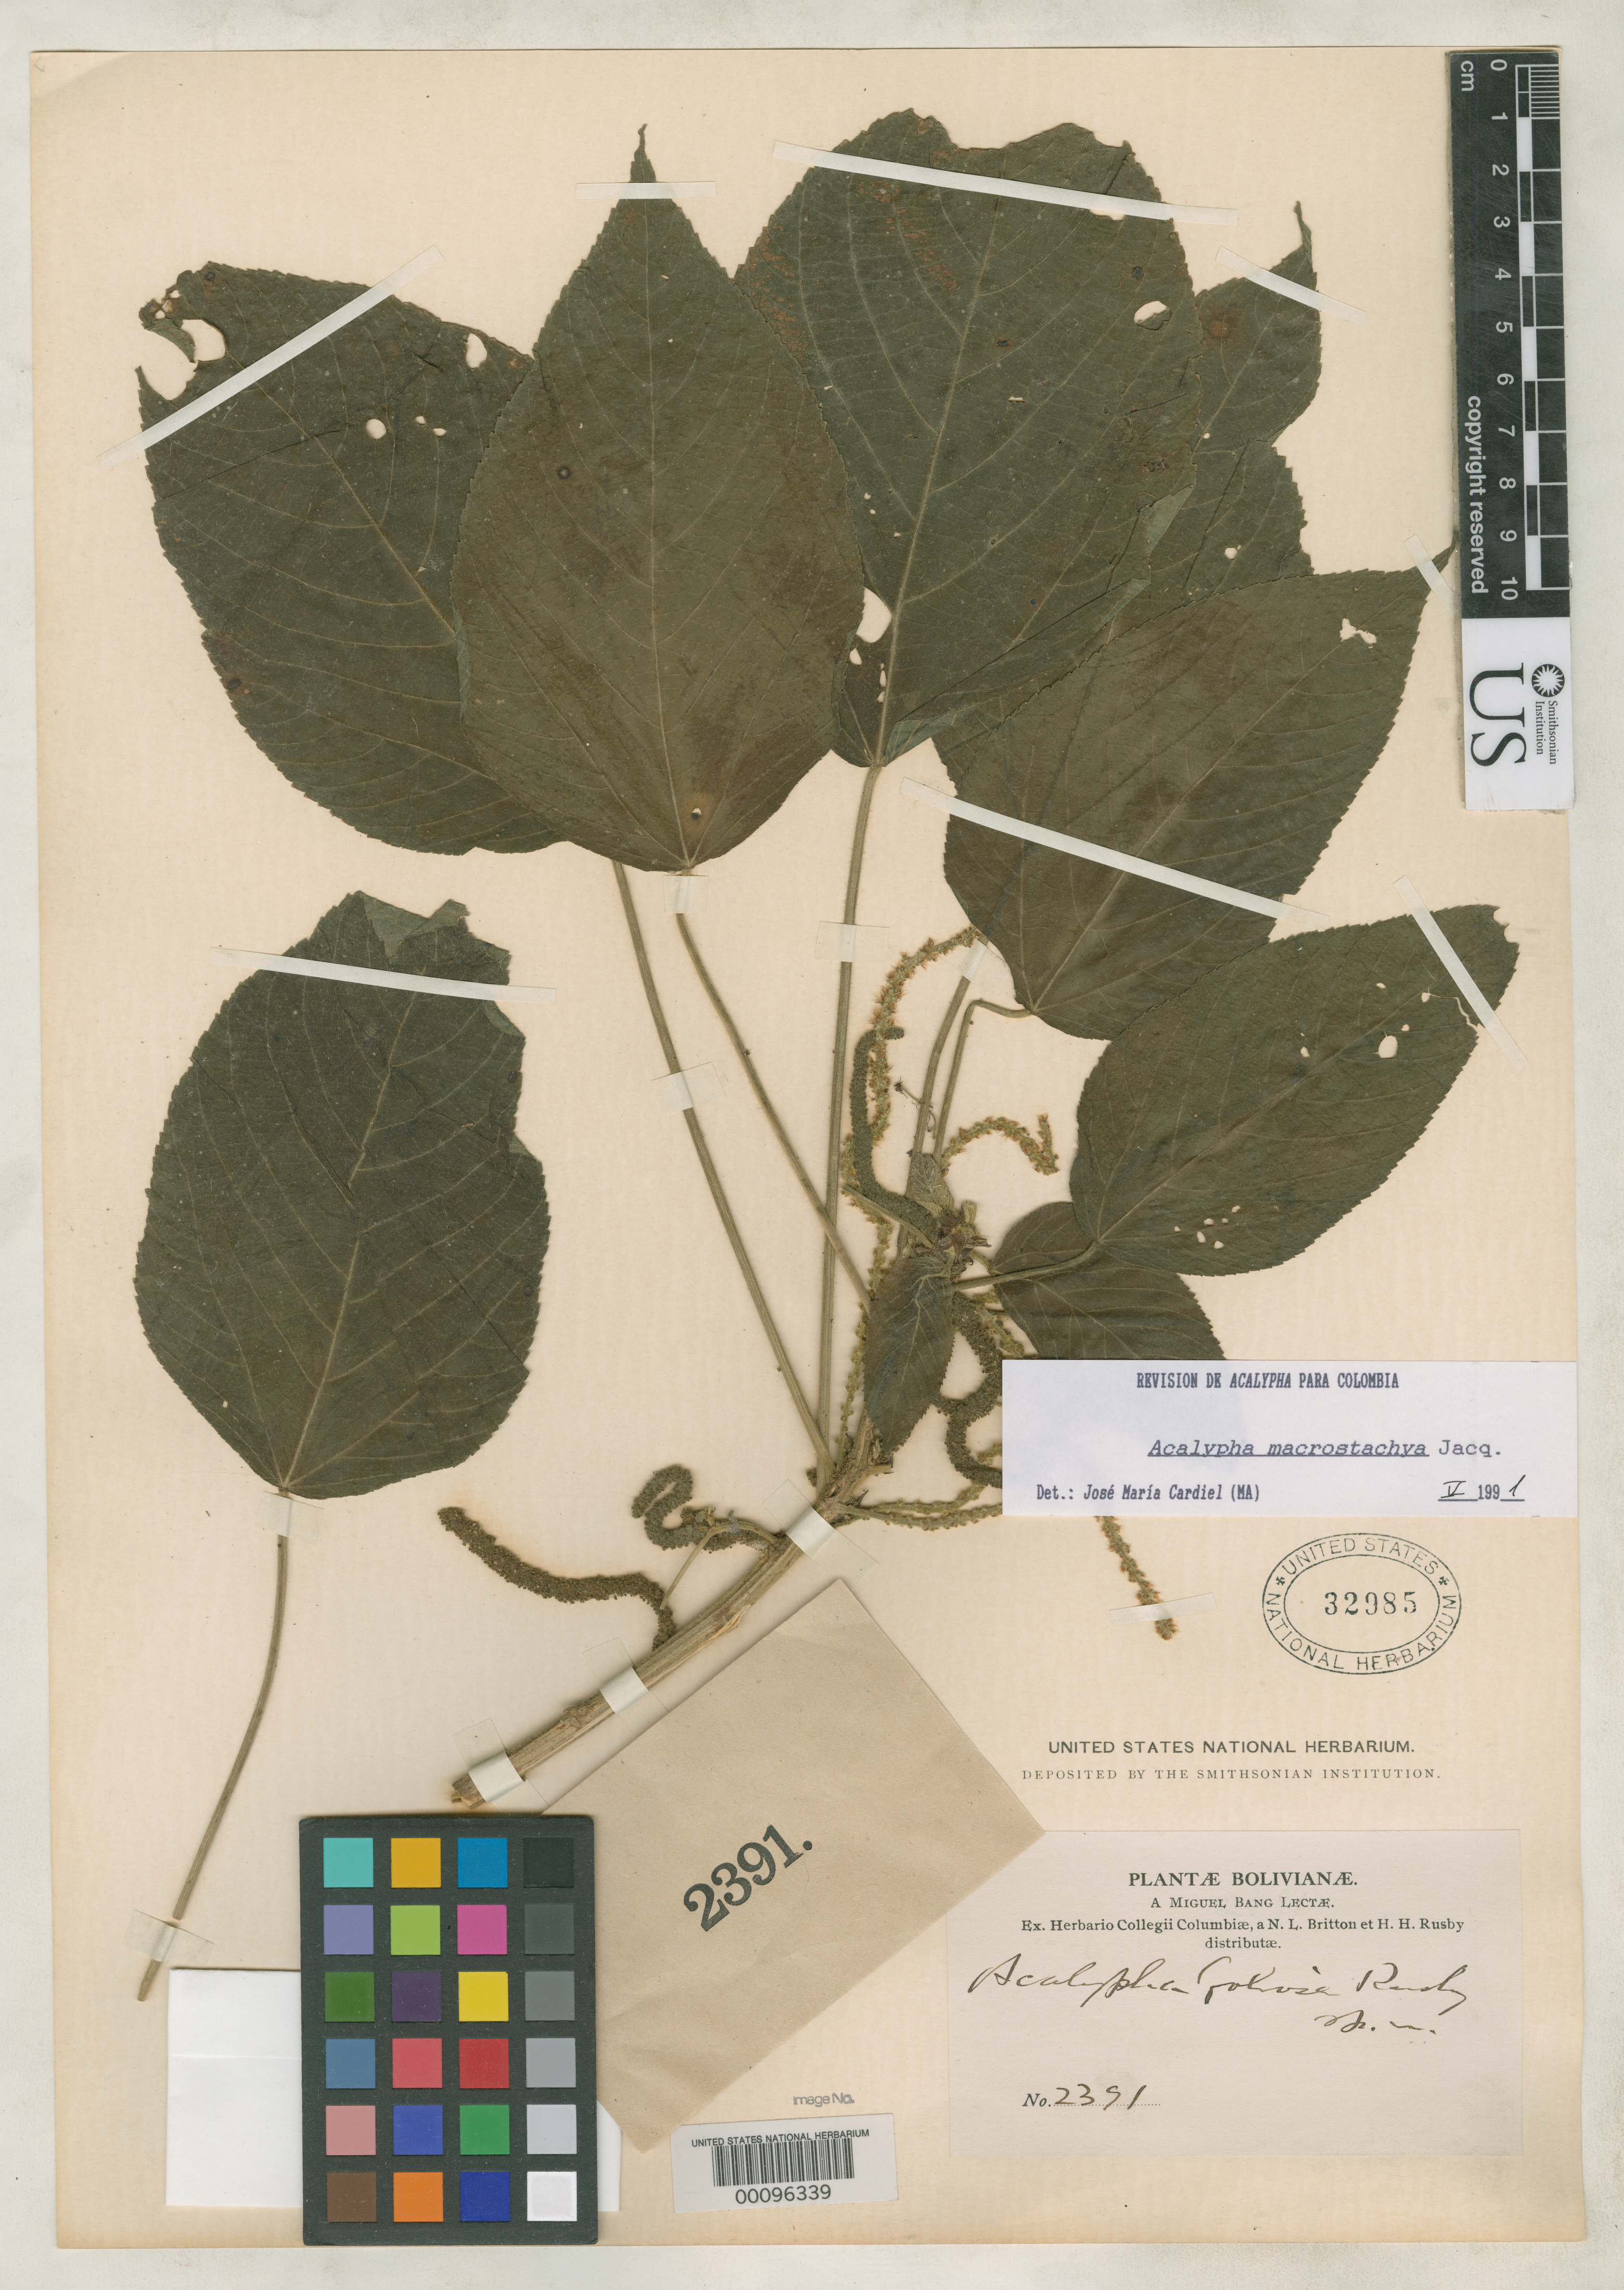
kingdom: Plantae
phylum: Tracheophyta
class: Magnoliopsida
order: Malpighiales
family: Euphorbiaceae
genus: Acalypha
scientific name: Acalypha foliosa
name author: Rusby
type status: Isotype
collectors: M. Bang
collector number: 2391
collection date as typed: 20 Aug 1894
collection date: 1894-08-20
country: Bolivia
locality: Coroico, Yungas Mountains.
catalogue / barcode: US 32985